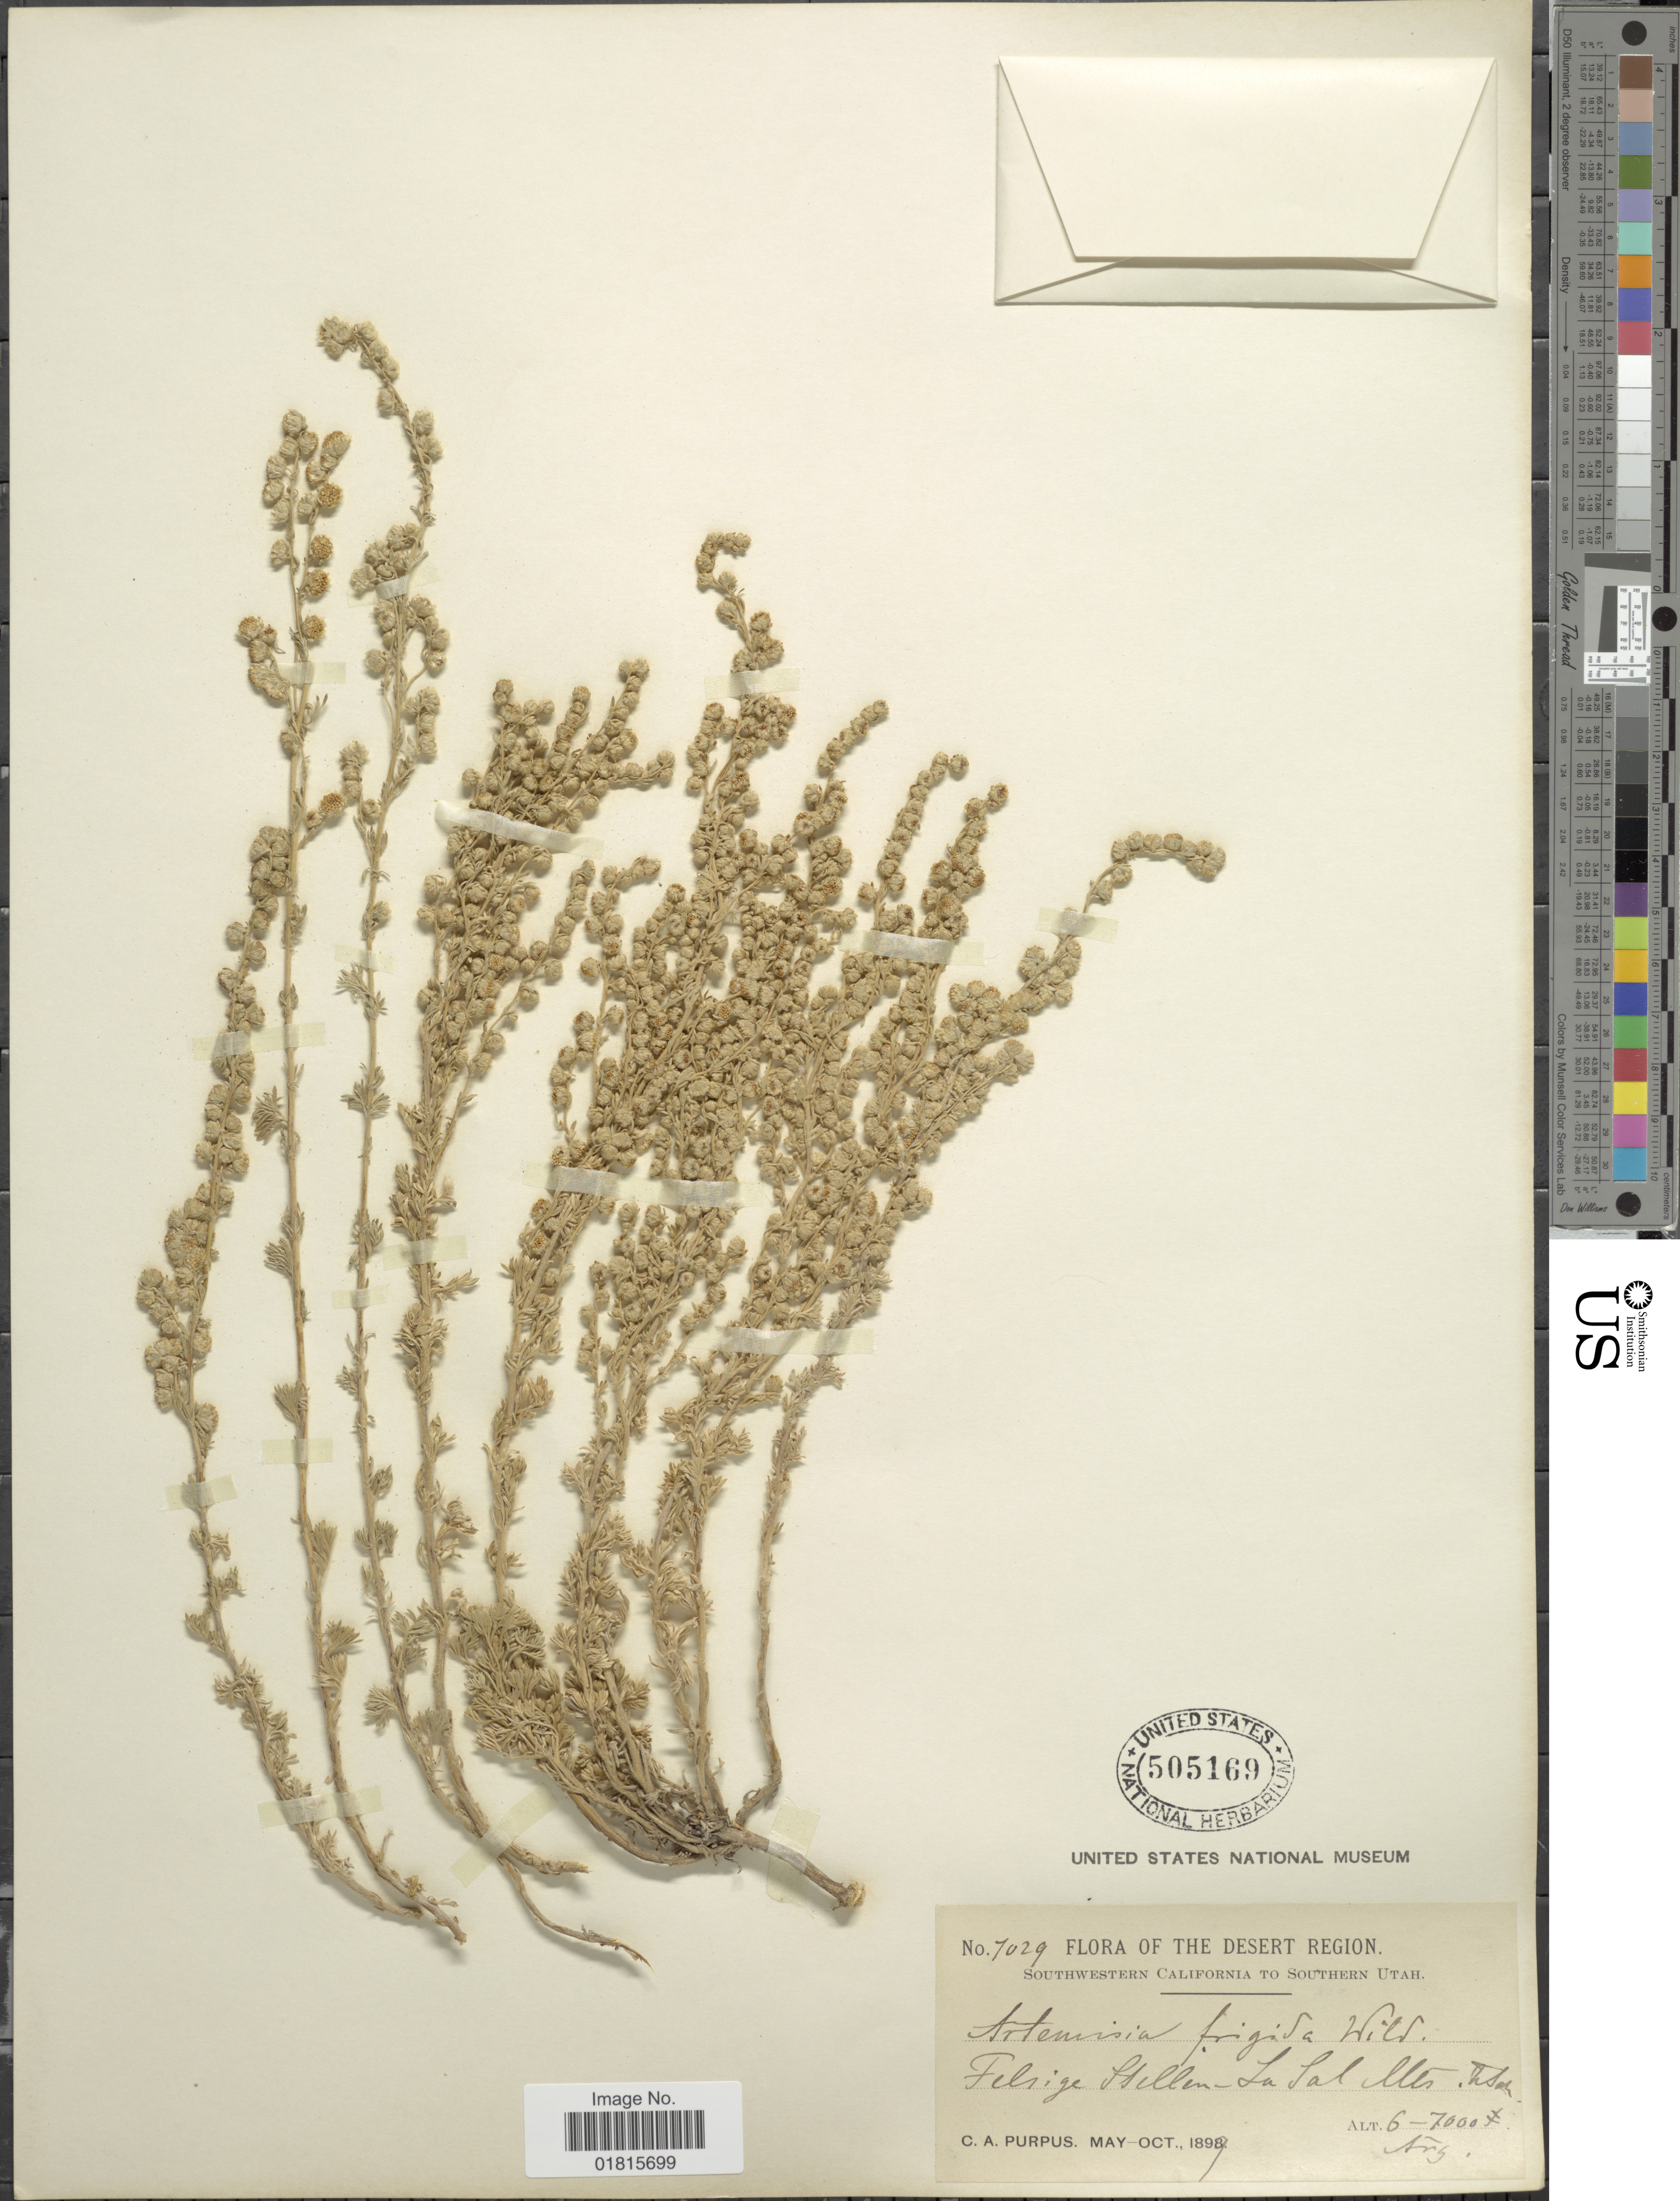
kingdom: Plantae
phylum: Tracheophyta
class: Magnoliopsida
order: Asterales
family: Asteraceae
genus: Artemisia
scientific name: Artemisia frigida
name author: Willd.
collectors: C. A. Purpus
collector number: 7029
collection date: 1899-05/1899-10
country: United States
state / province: Utah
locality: Desert Region, Southwestern California to Southern Utah, Felsige Hillen - La Sal Mts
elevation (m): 1829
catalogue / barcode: US 505169